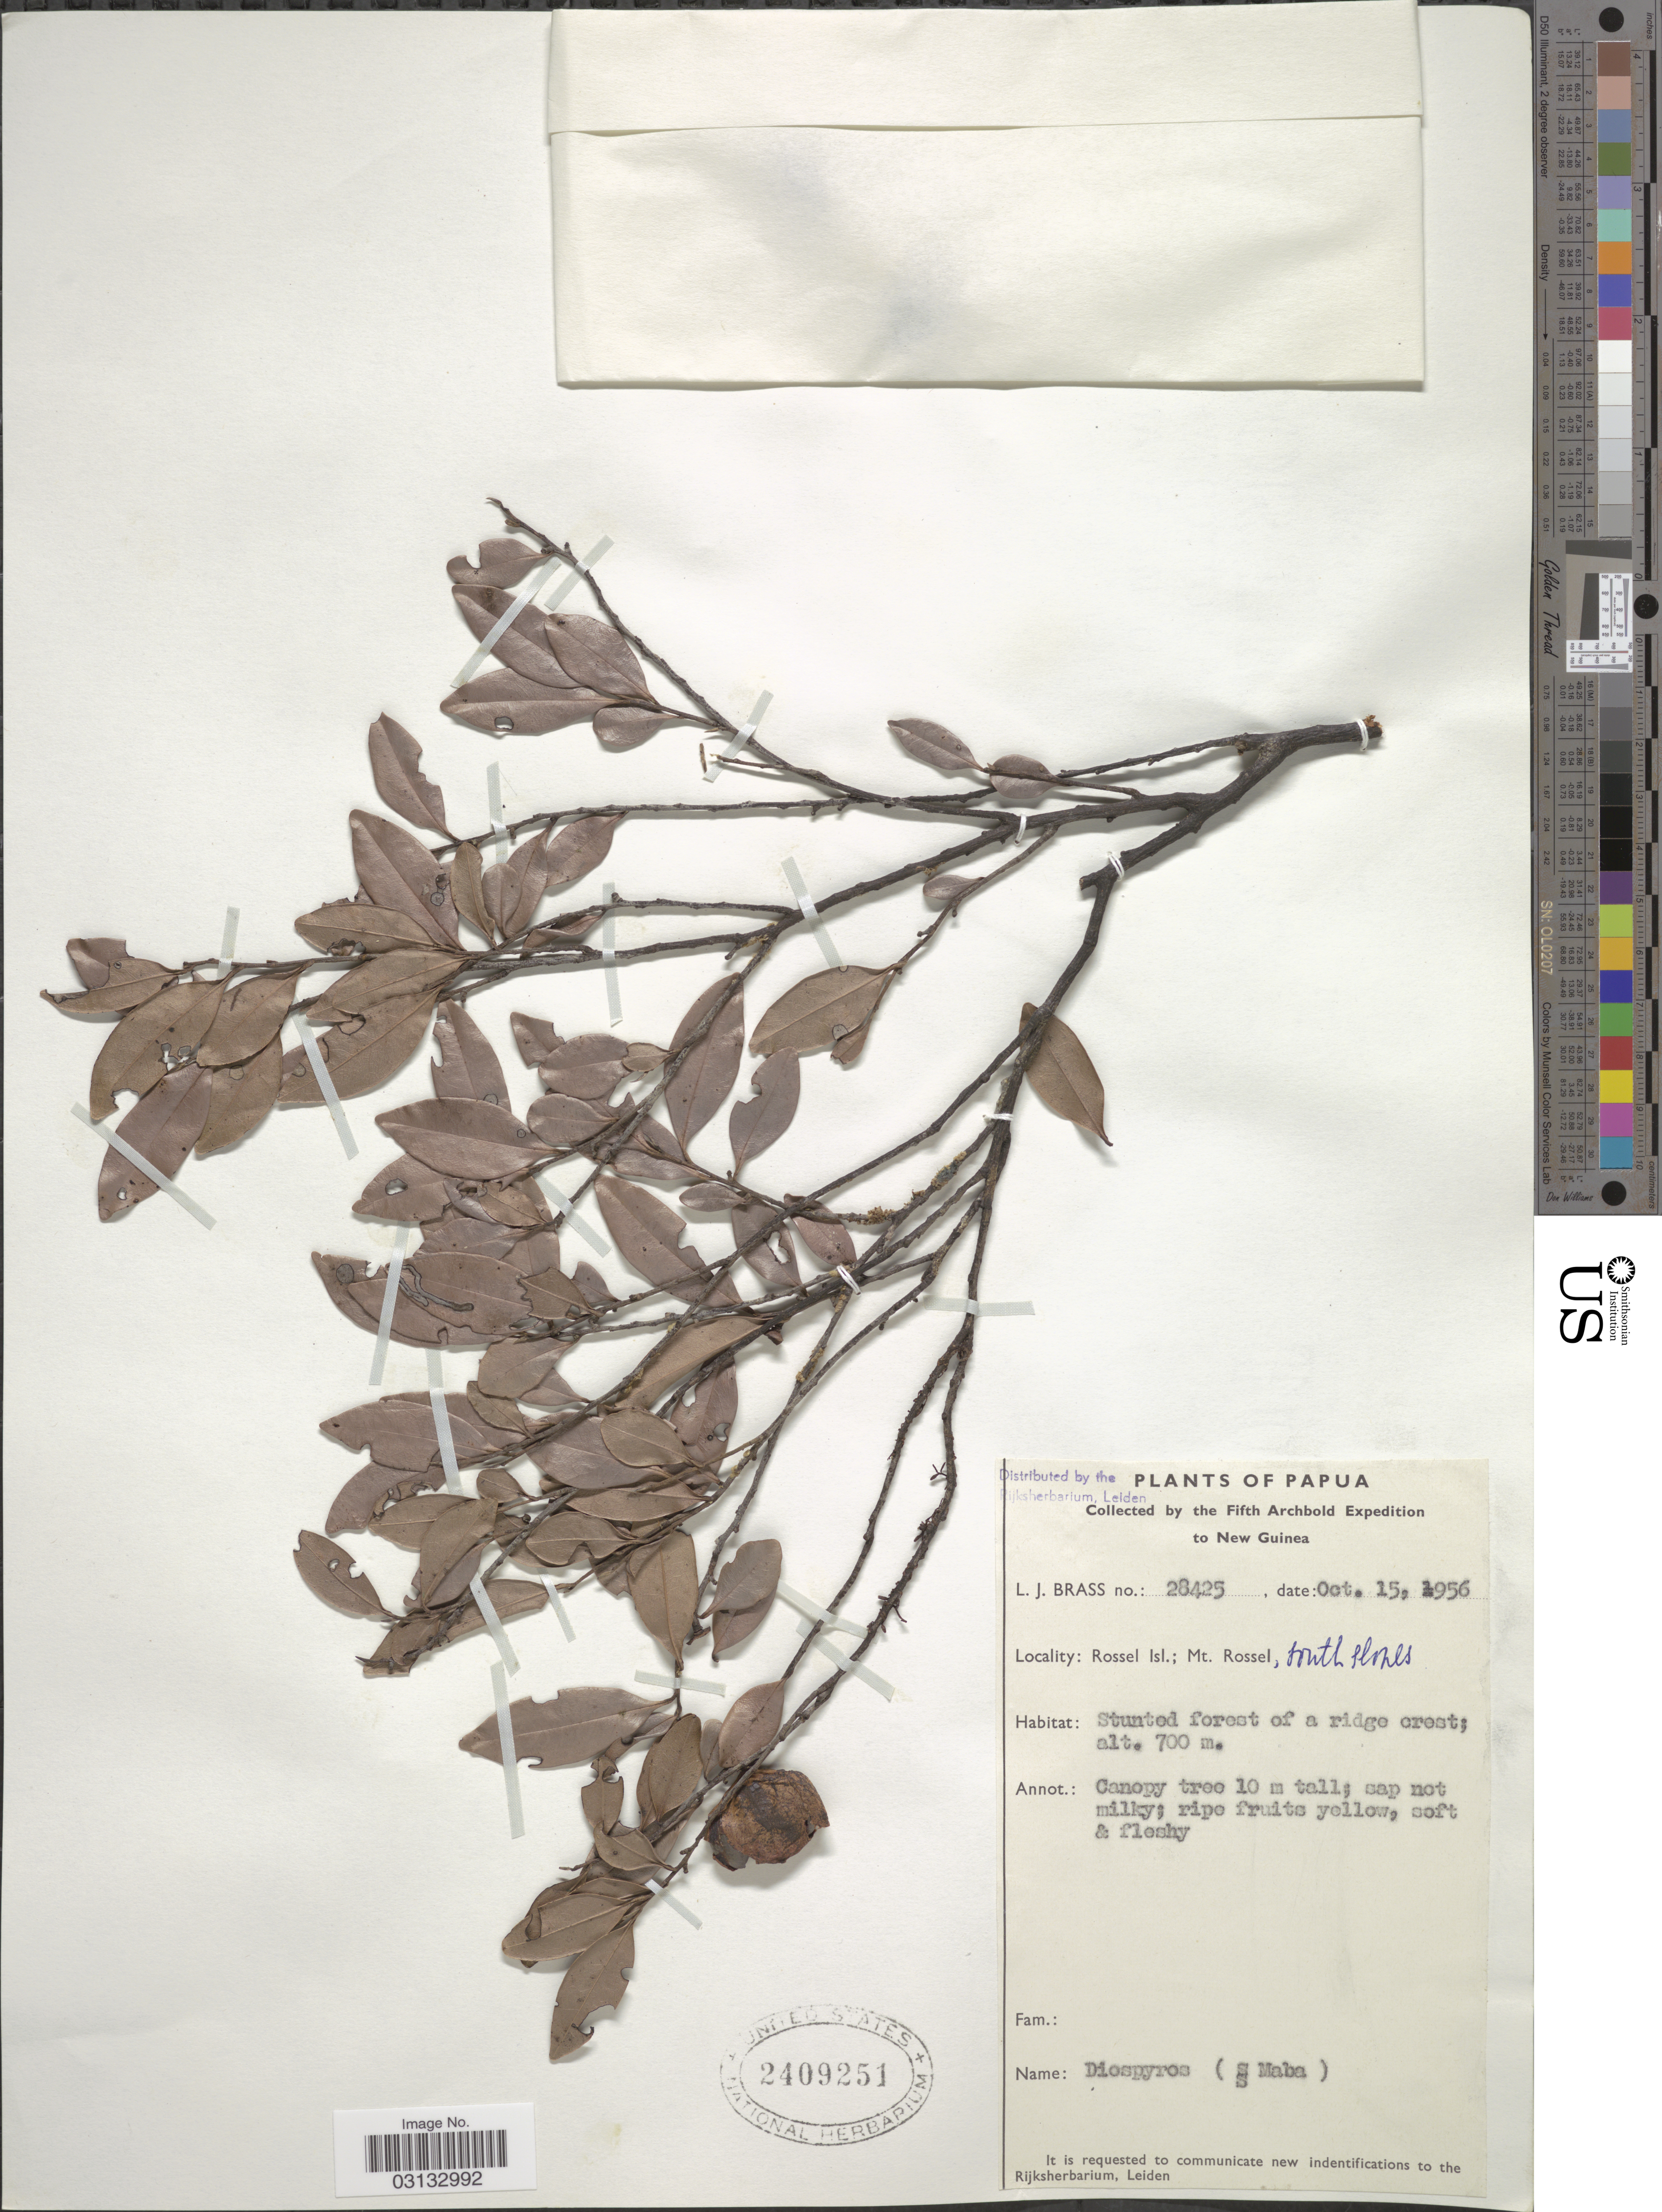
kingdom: Plantae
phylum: Tracheophyta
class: Magnoliopsida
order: Ericales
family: Ebenaceae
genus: Diospyros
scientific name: Diospyros sp.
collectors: L. J. Brass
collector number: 28425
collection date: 1956-10-15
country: Papua New Guinea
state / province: Milne Bay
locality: Papua, to New Guinea, Rossel Isl.; Mt. Rossel, South slopes.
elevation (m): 700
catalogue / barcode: US 2409251